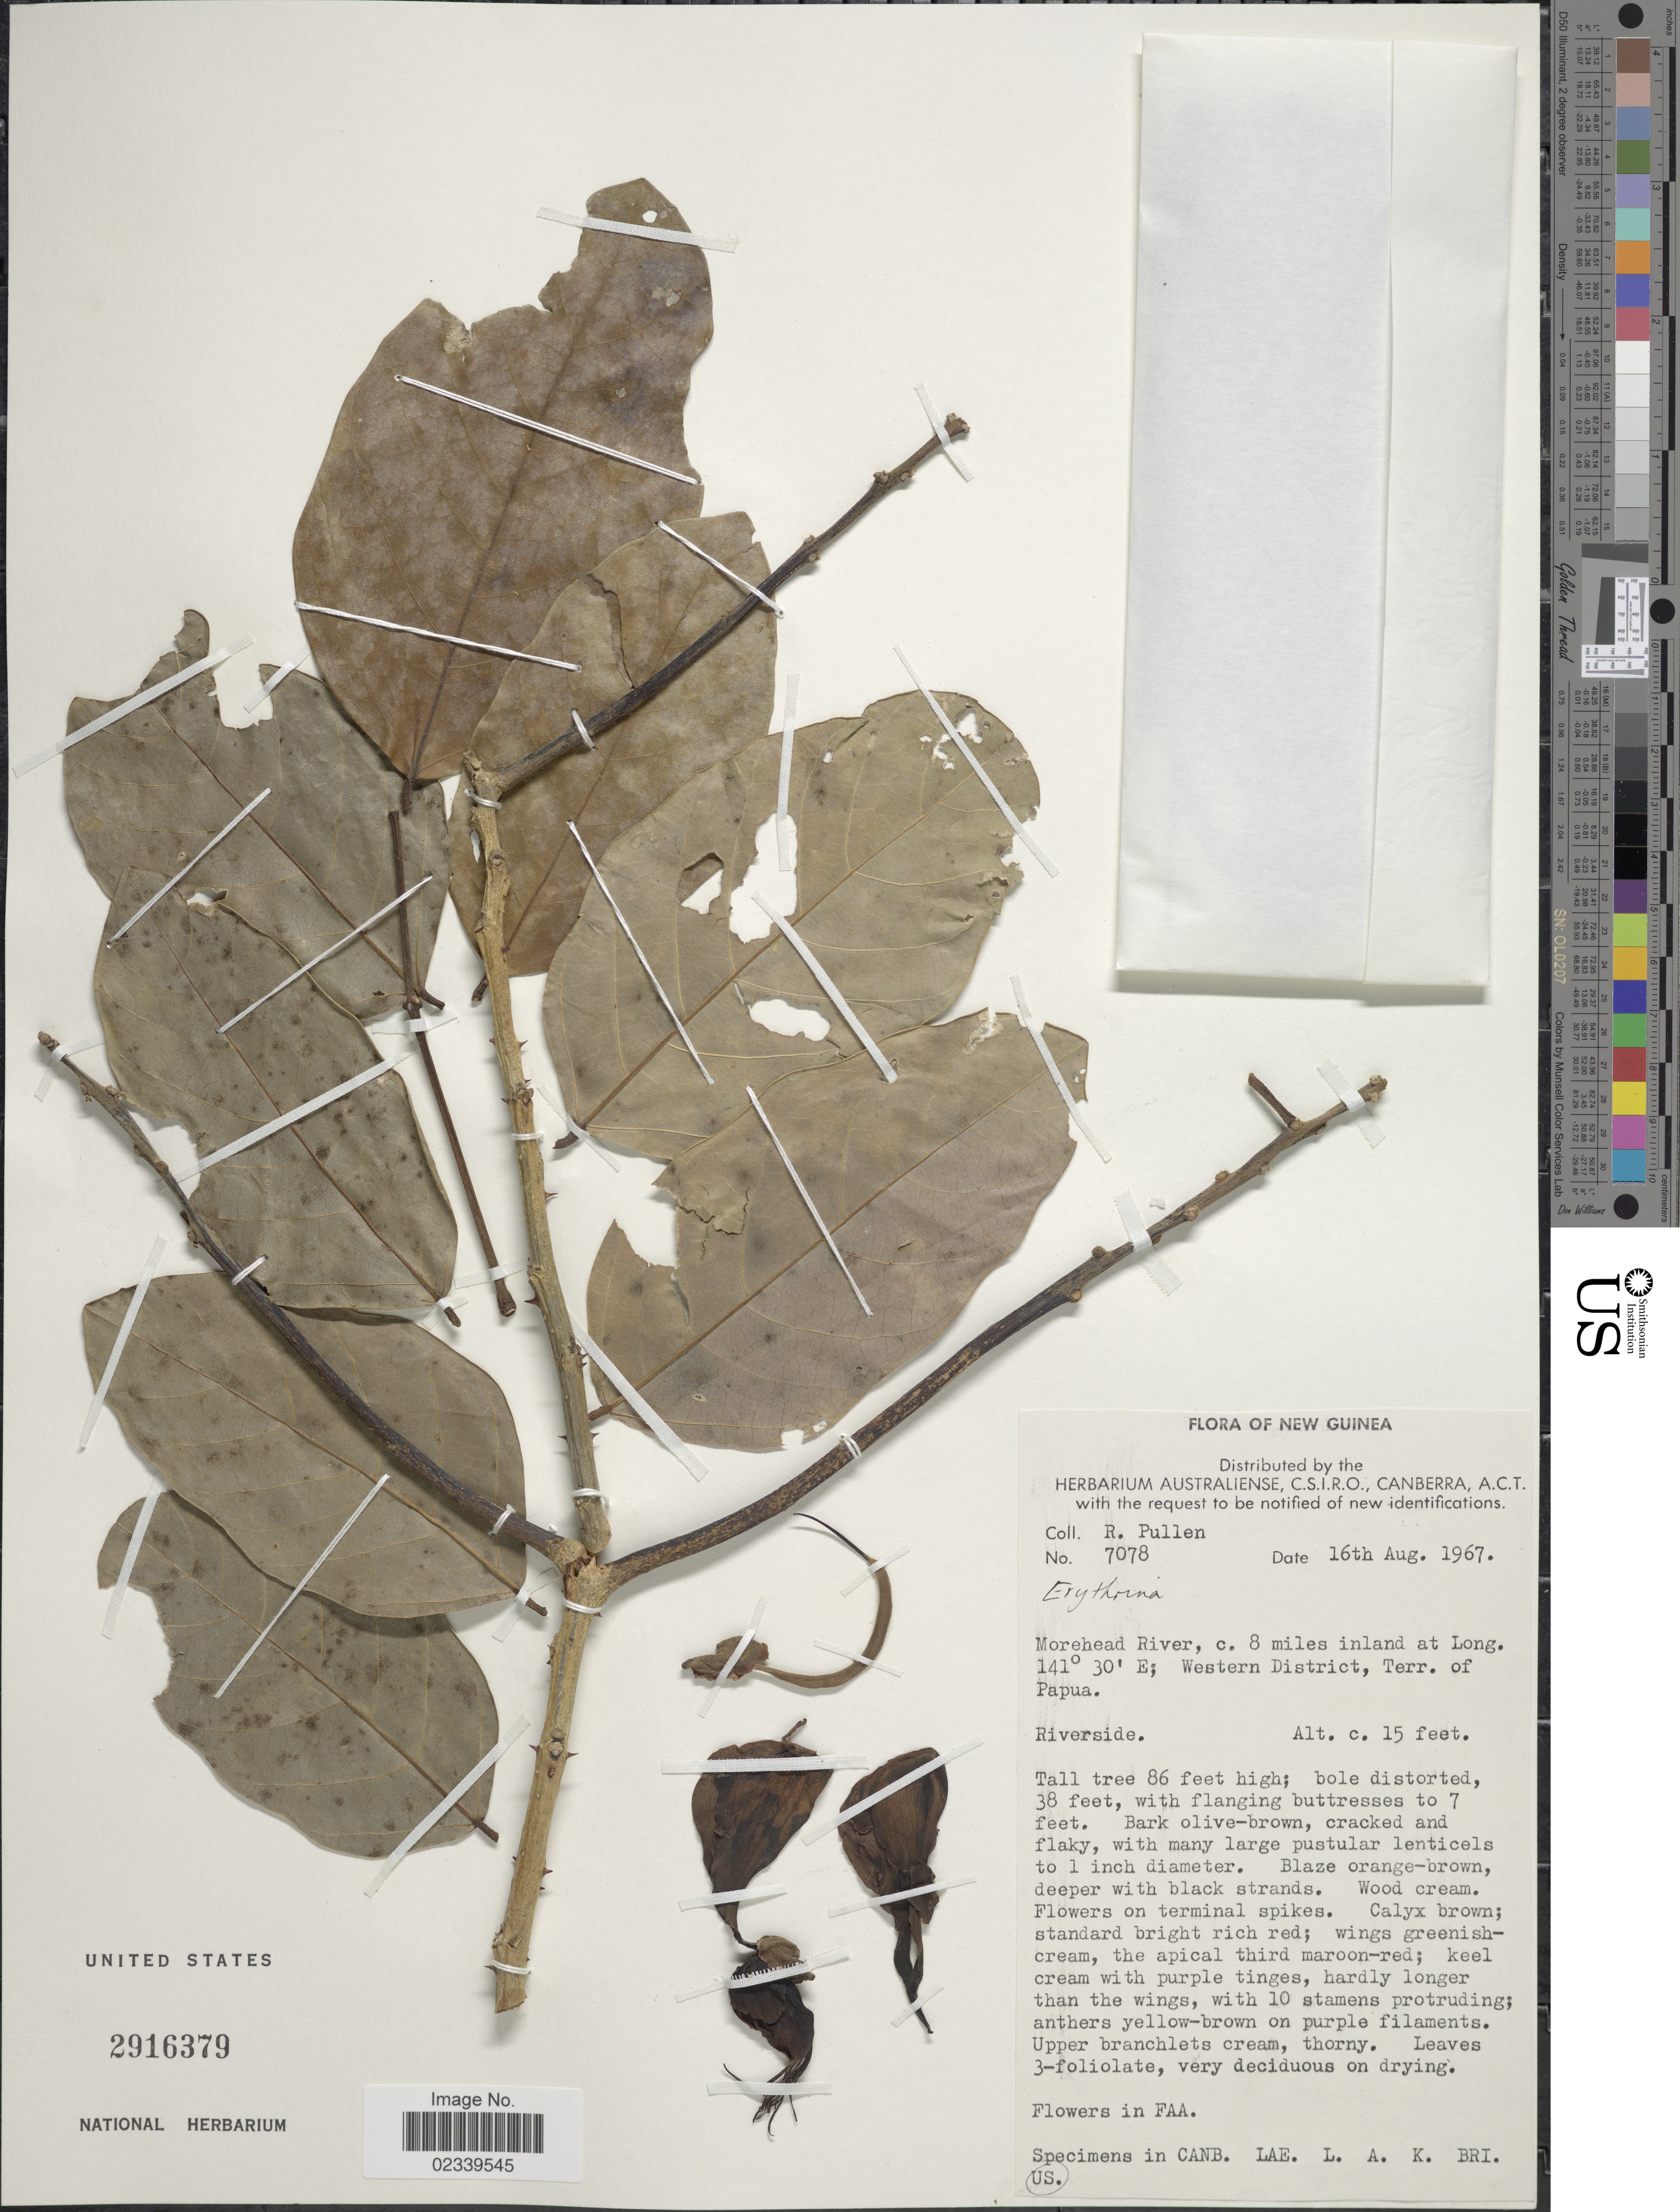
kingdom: Plantae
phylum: Tracheophyta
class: Magnoliopsida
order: Fabales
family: Fabaceae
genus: Erythrina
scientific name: Erythrina sp.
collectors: R. Pullen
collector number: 7078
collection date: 1967-08-16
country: Papua New Guinea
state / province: Manus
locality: New Guinea, MOrehead River, 8 miles inland, Western District, Terr. of Papua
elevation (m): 5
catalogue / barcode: US 2916379